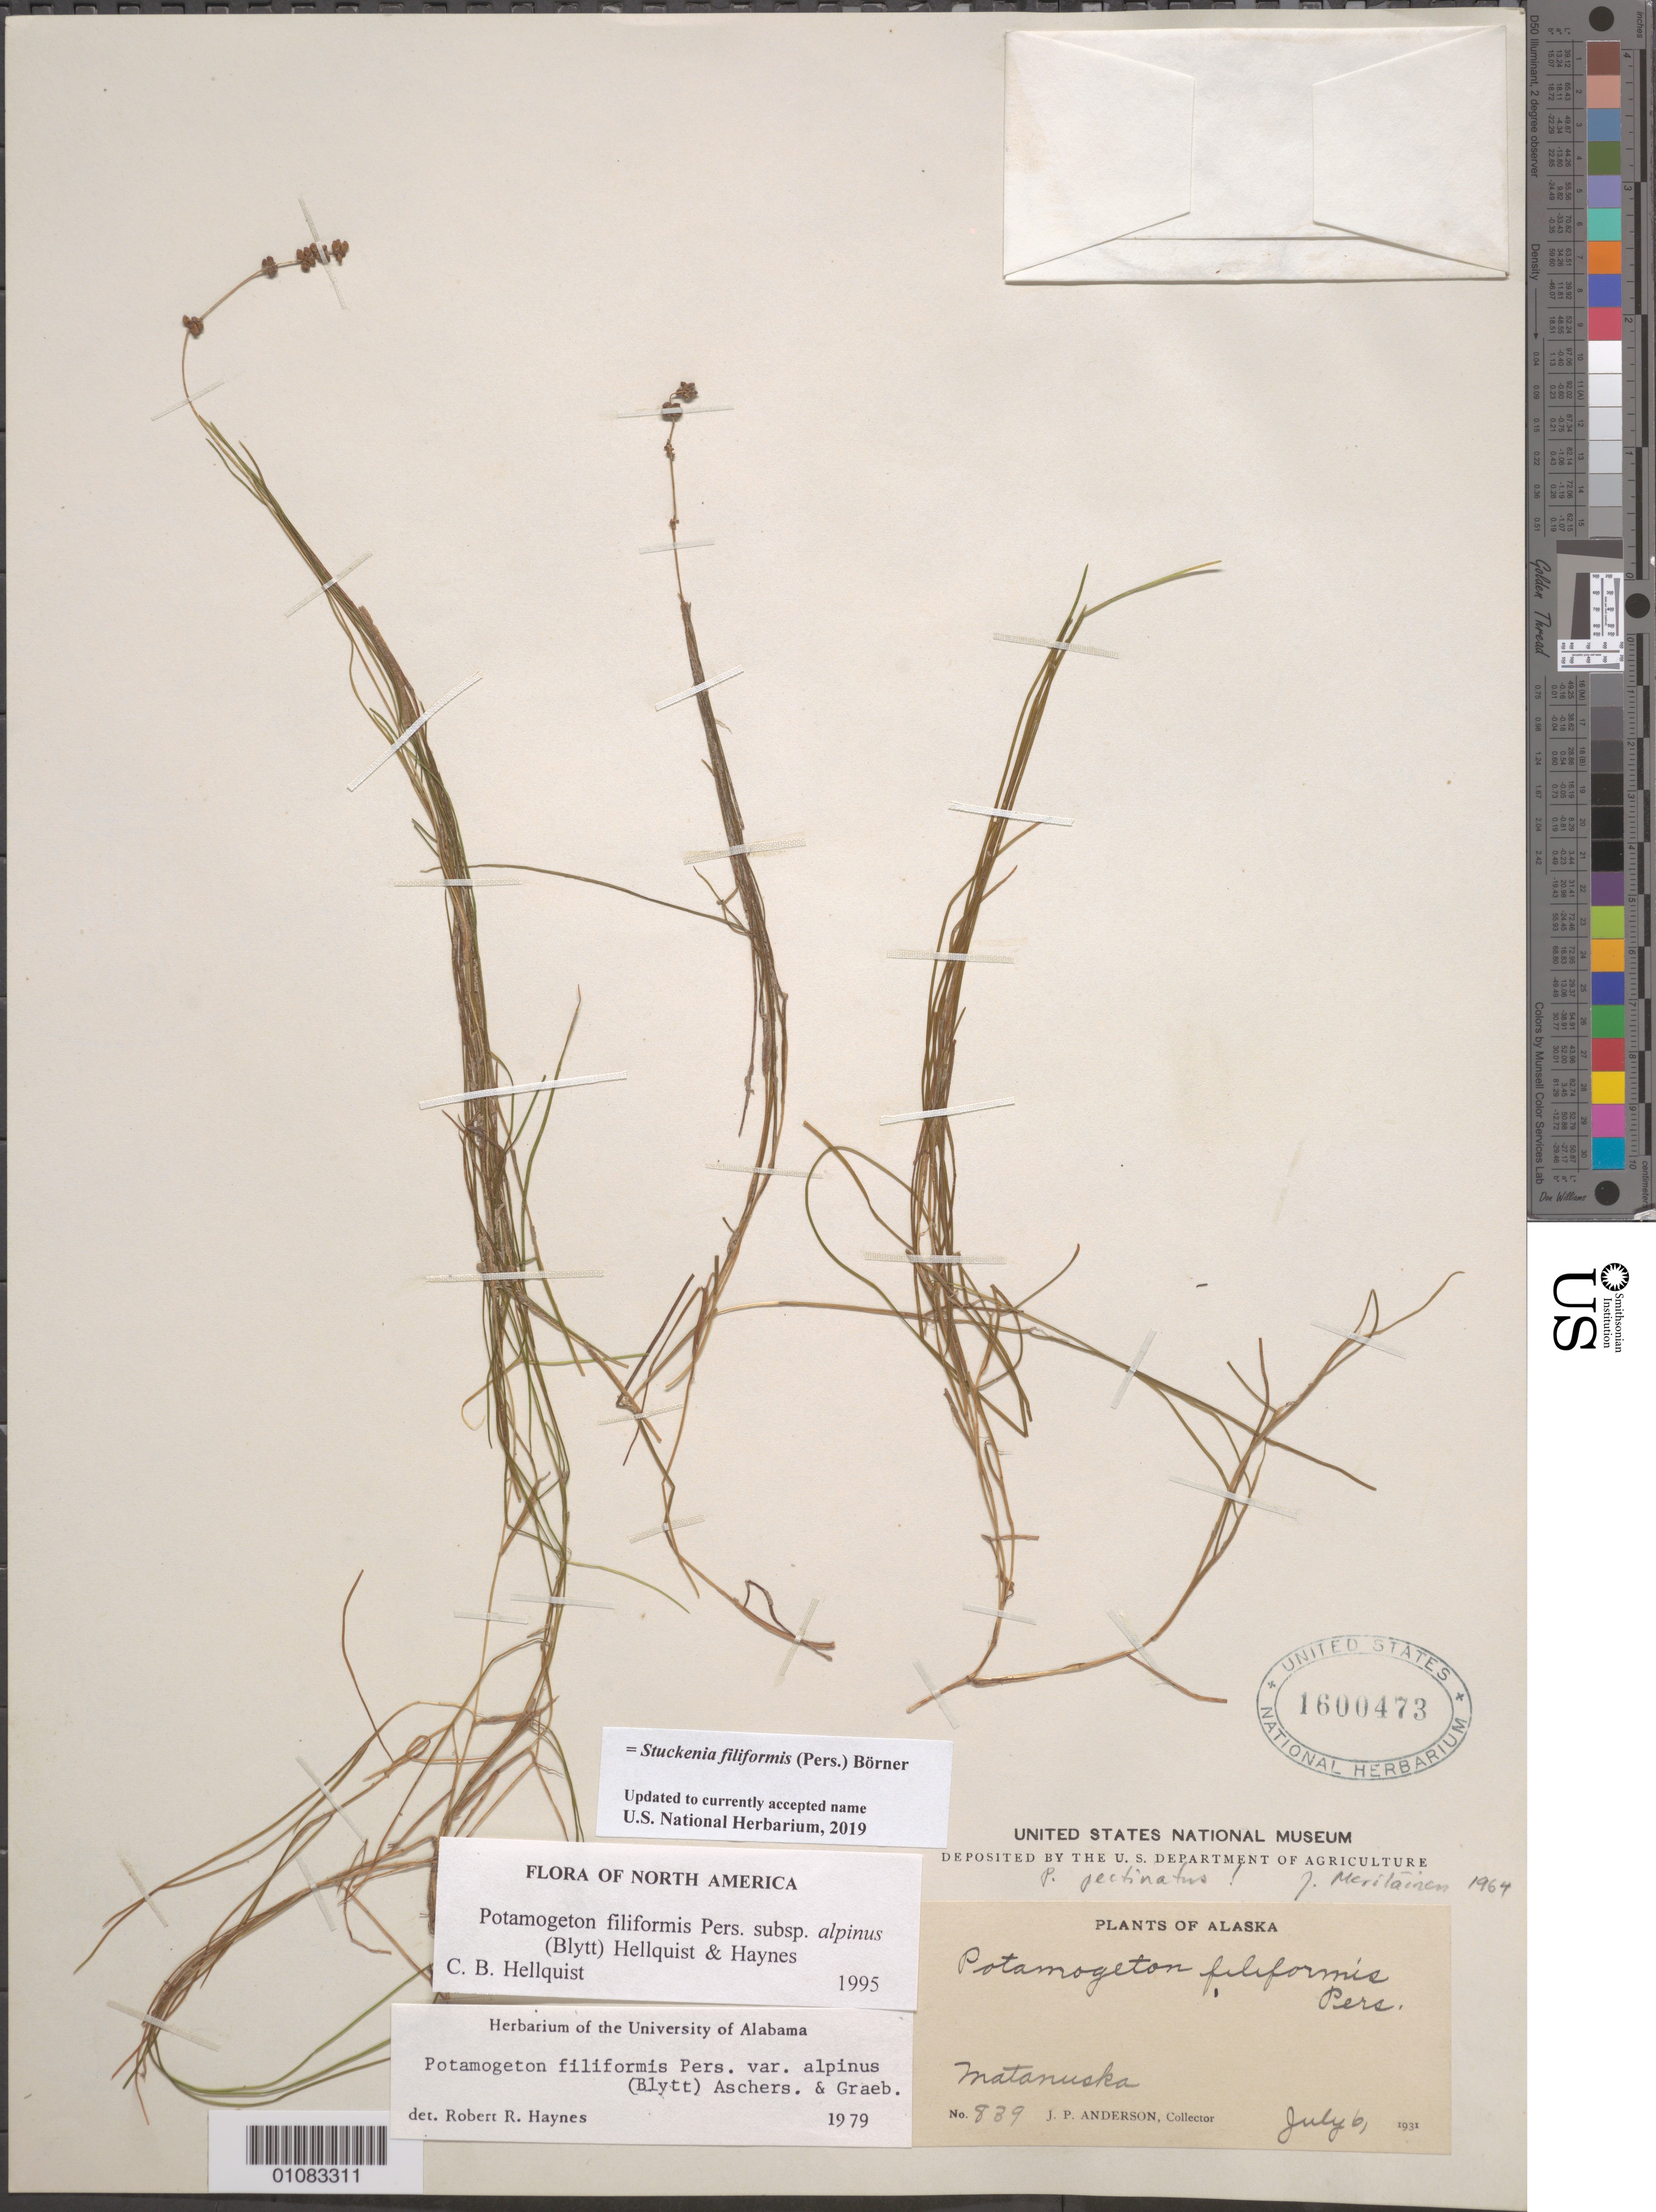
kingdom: Plantae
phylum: Tracheophyta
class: Liliopsida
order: Alismatales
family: Potamogetonaceae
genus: Stuckenia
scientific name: Stuckenia filiformis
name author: (Pers.) Börner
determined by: Strong, Mark T., (BOT), Smithsonian Institution - National Museum of Natural History (UNITED STATES)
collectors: J. P. Anderson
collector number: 839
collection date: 1931-07-06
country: United States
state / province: Alaska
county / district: Matanuska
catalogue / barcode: US 1600473